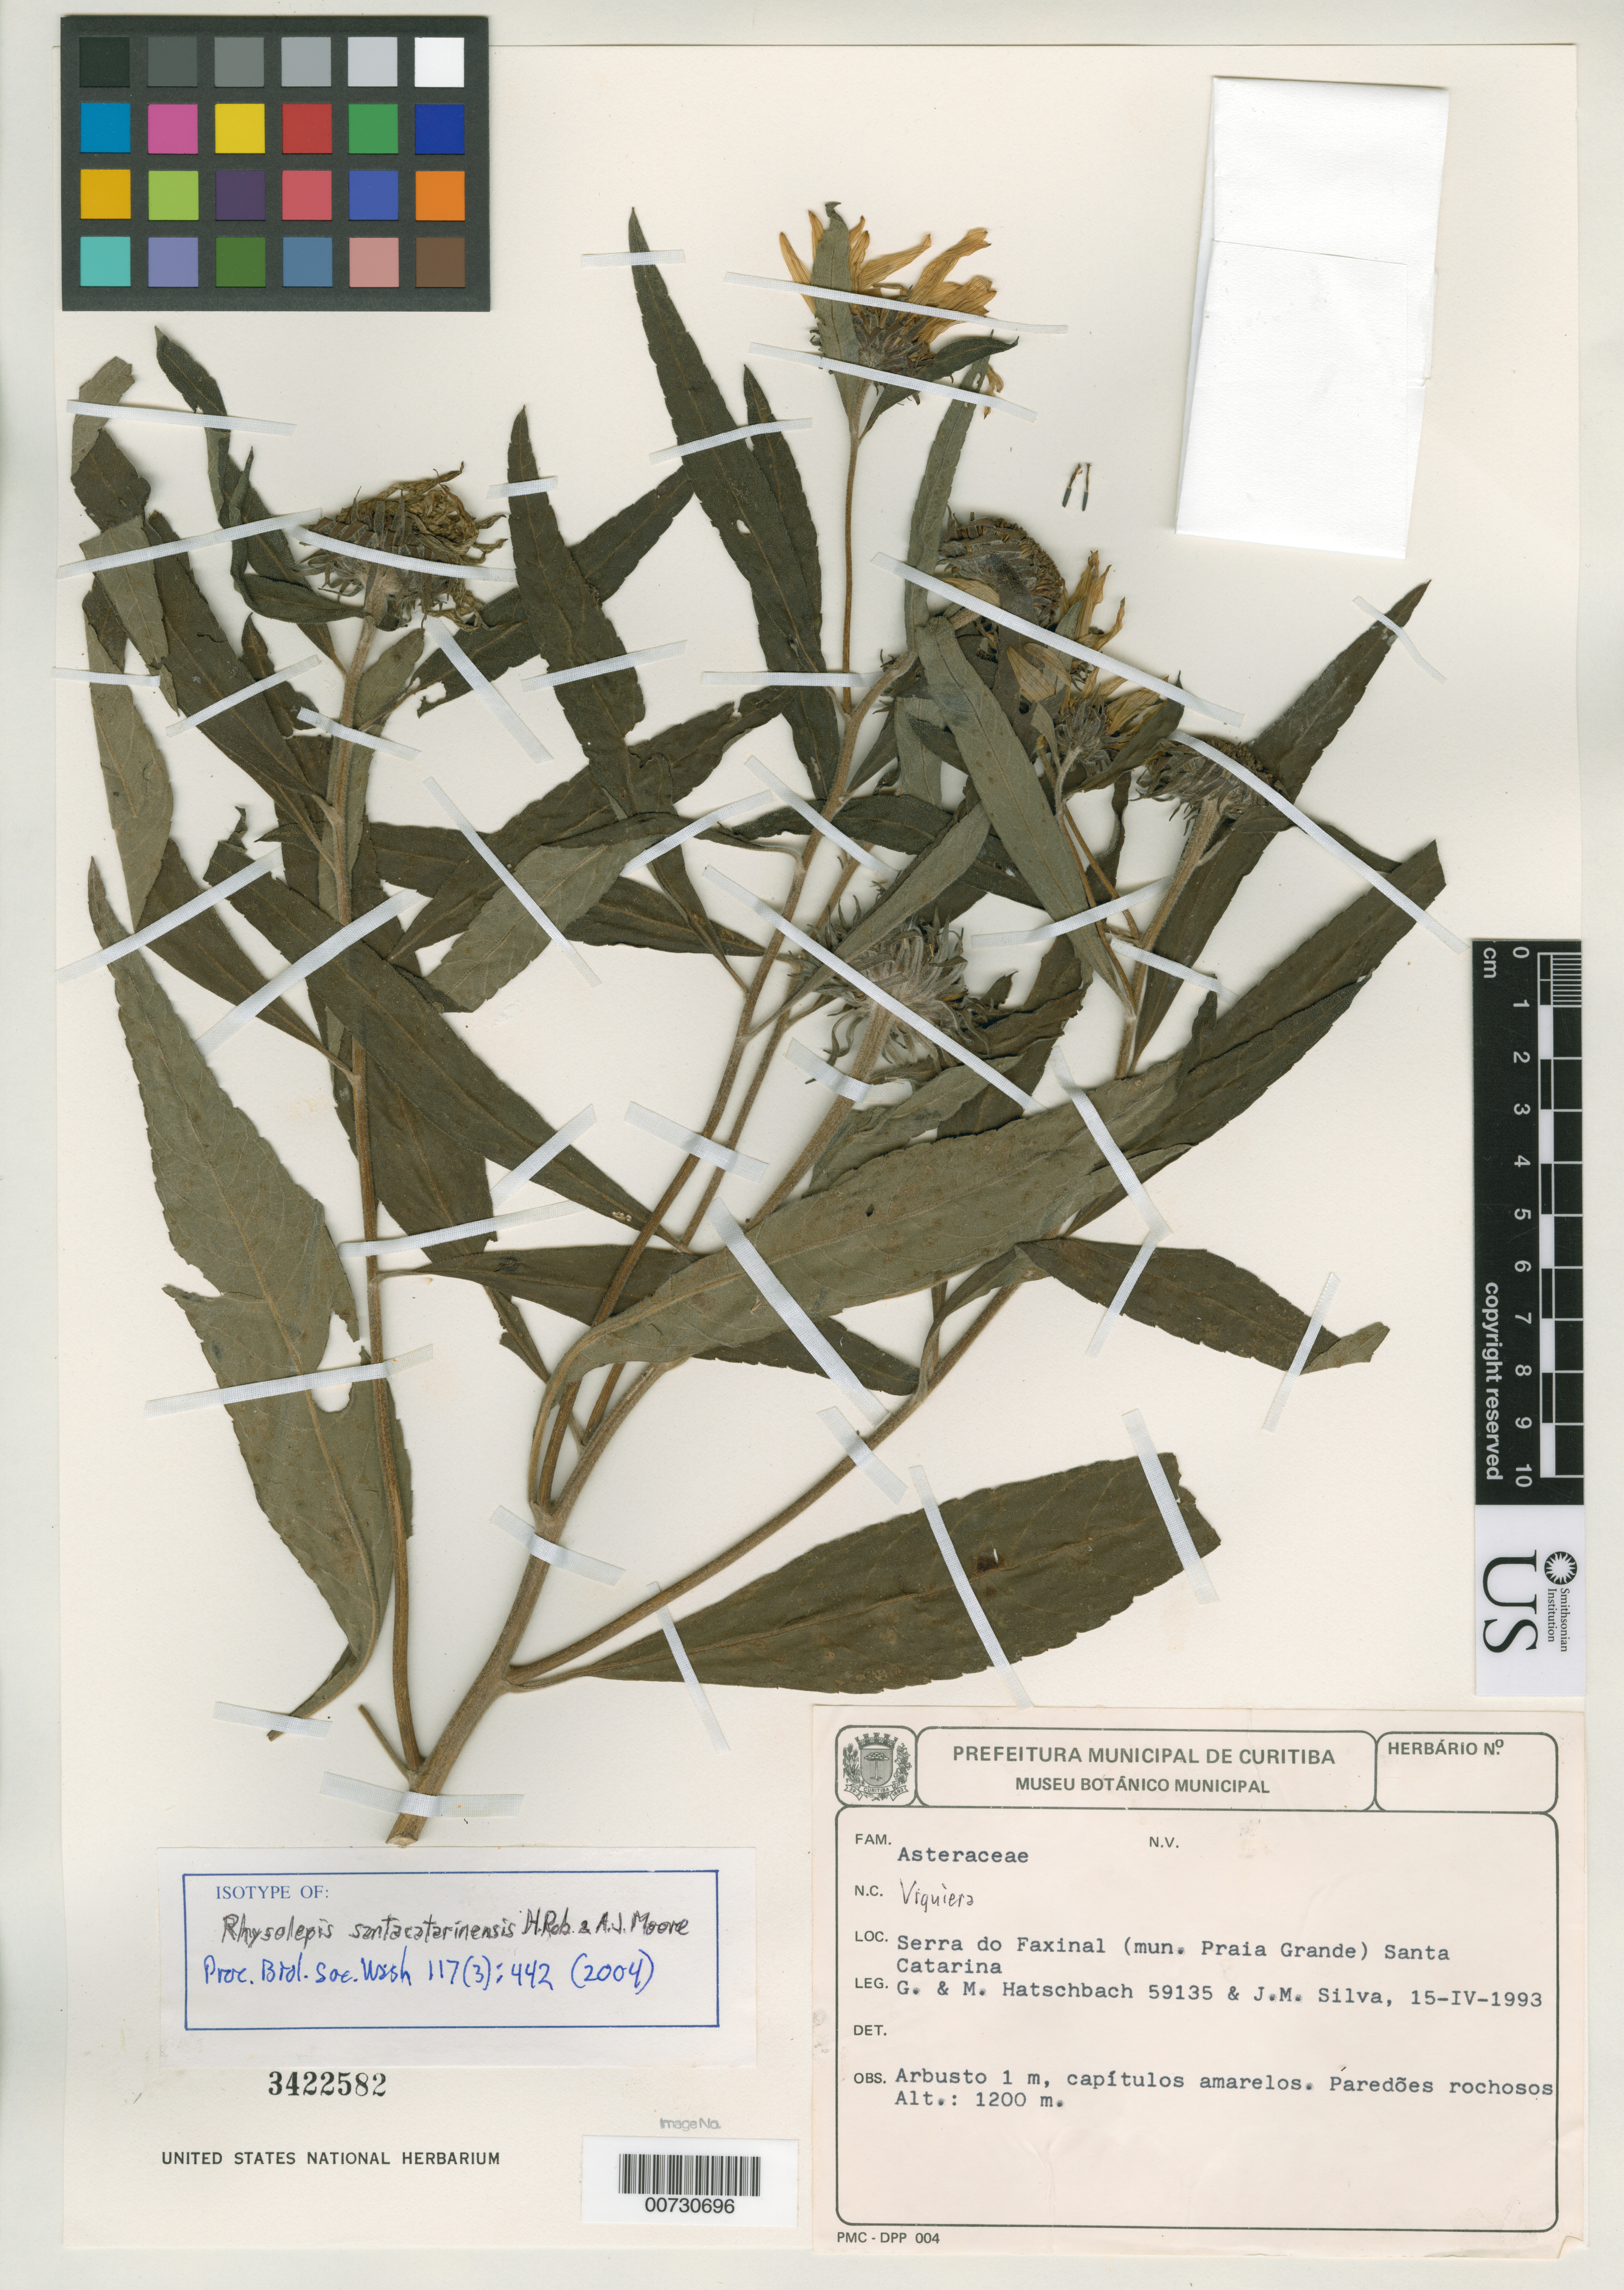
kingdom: Plantae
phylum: Tracheophyta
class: Magnoliopsida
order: Asterales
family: Asteraceae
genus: Rhysolepis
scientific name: Rhysolepis santacatarinensis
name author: H. Rob. & A.J. Moore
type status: Isotype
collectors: G. Hatschbach, M. M. Hatschbach & J. M. Silva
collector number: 59135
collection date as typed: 15 Apr 1993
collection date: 1993-04-15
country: Brazil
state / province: Santa Catarina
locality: Serra do Faxinal (mun. Praia Grande), Santa Catarina.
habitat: Paredões rochosos.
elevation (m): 1200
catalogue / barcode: US 3422582